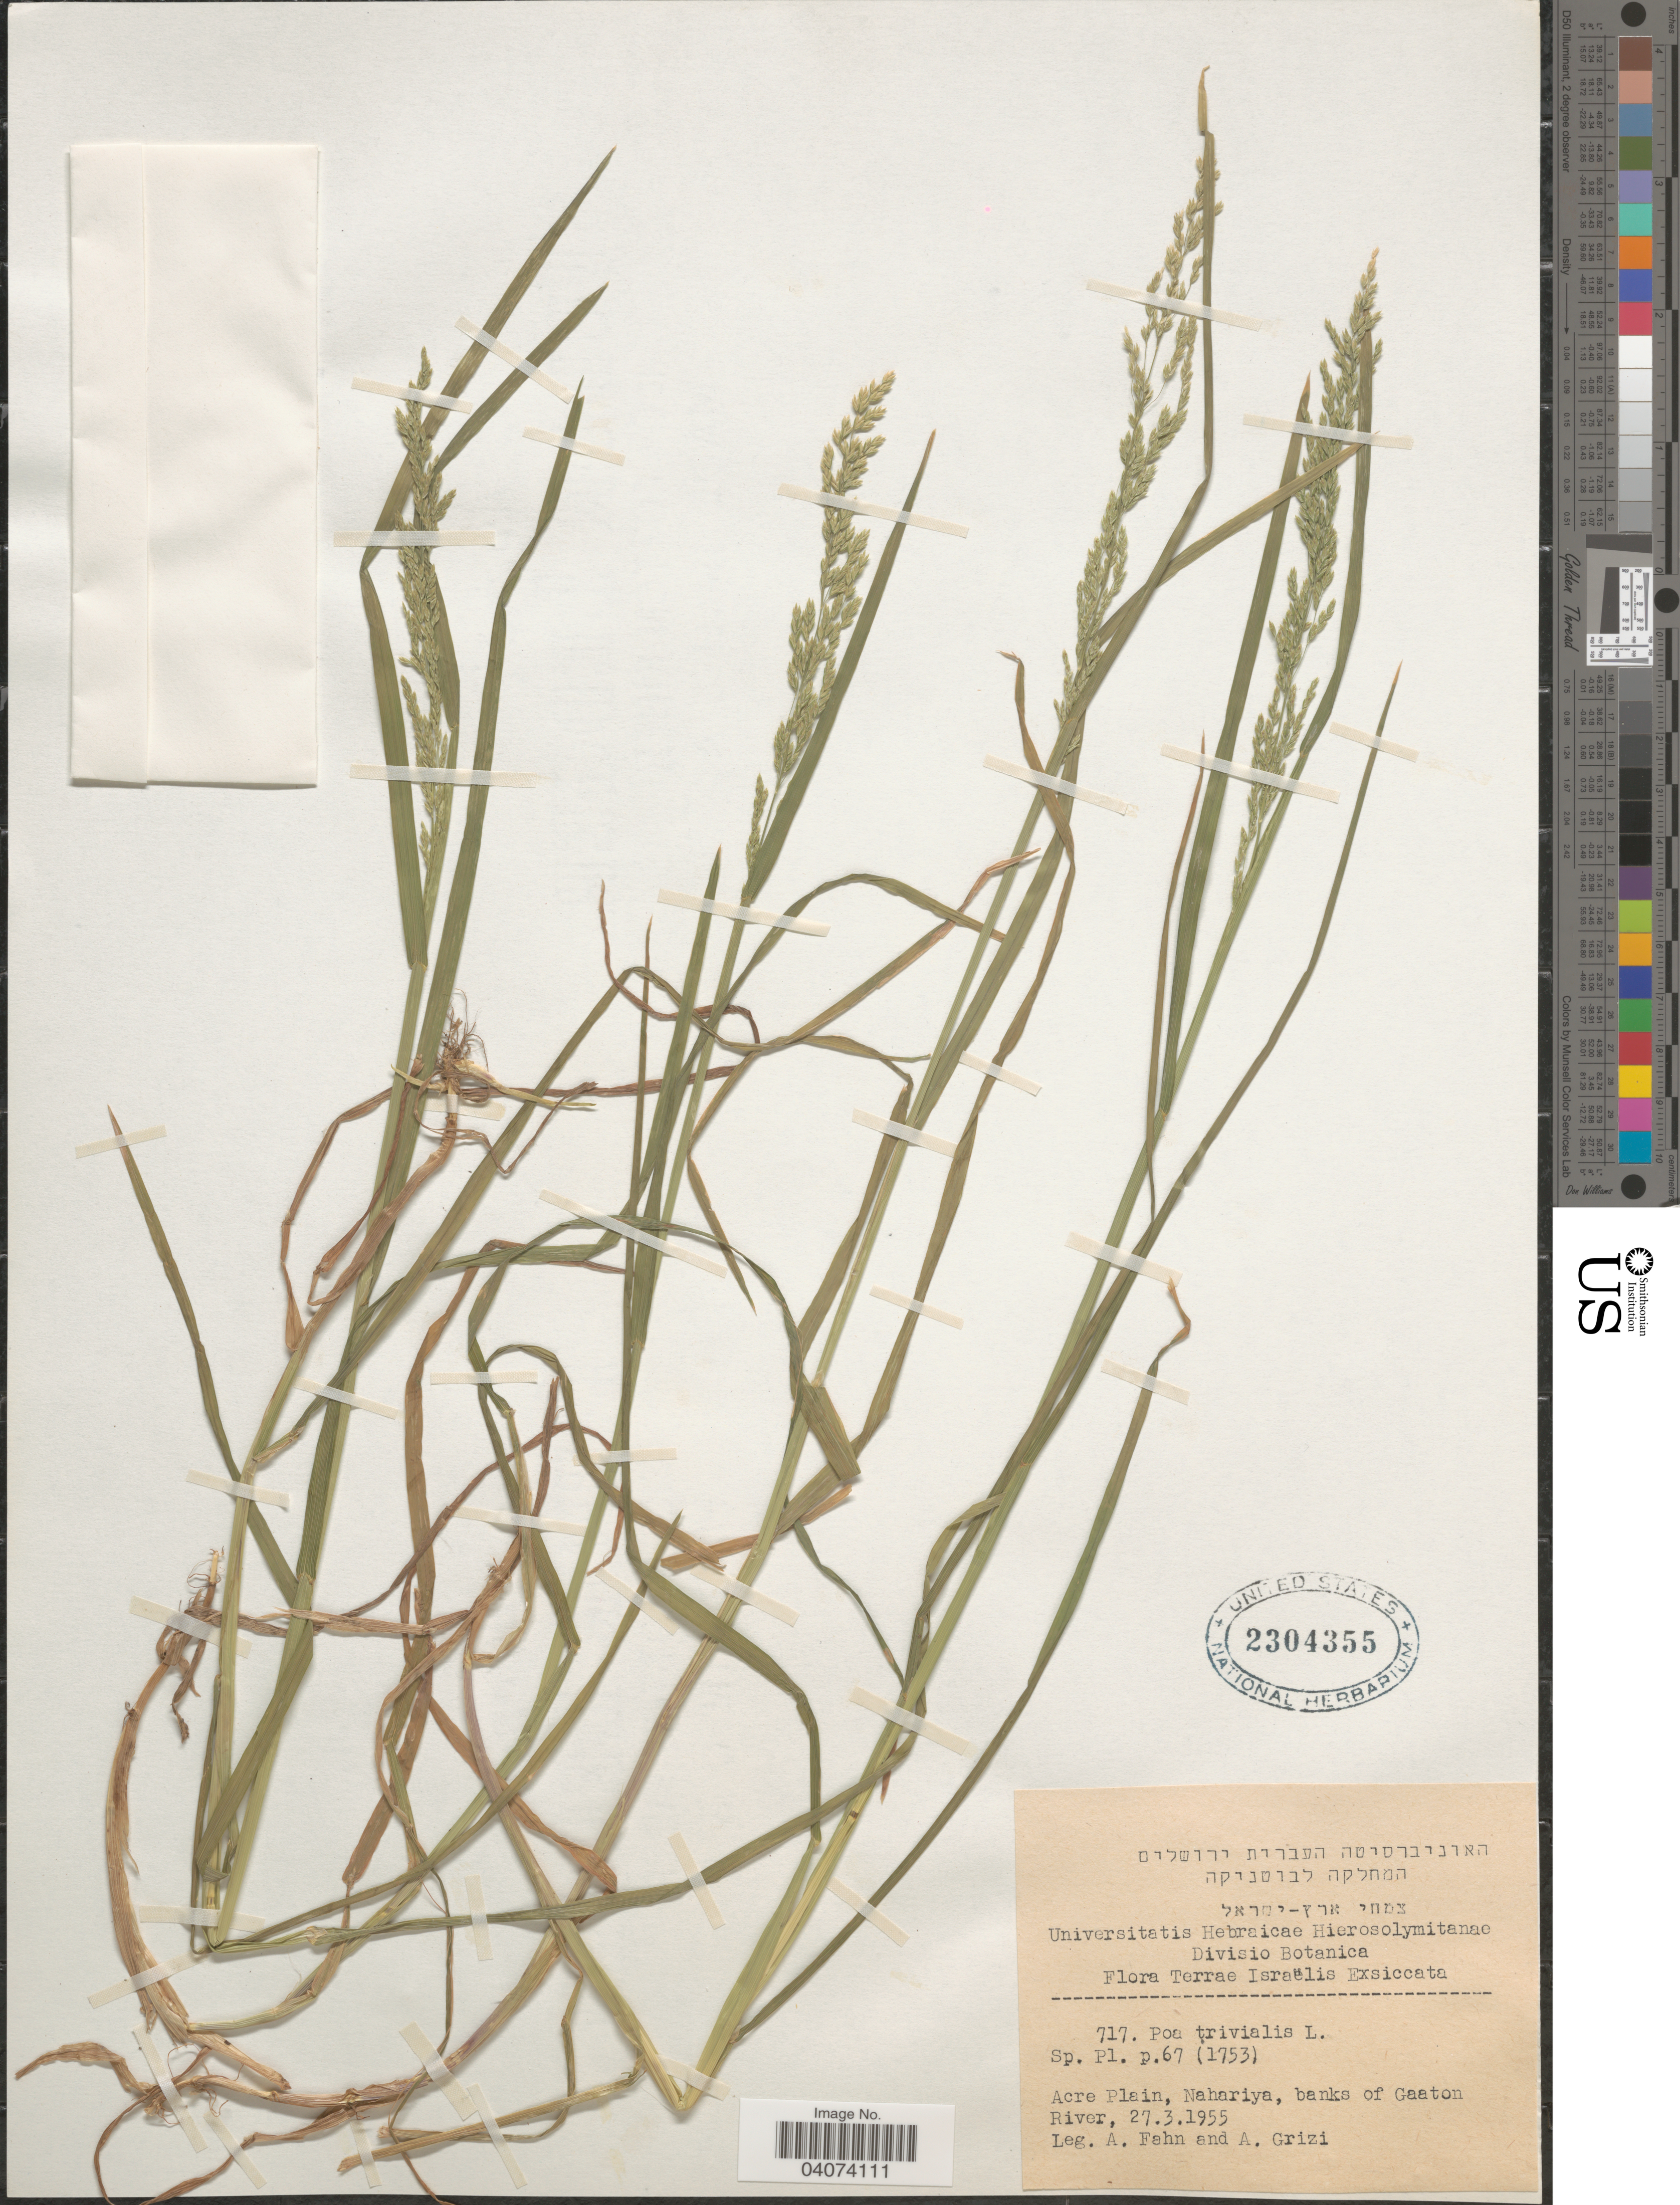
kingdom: Plantae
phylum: Tracheophyta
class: Liliopsida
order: Poales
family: Poaceae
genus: Poa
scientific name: Poa trivialis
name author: L.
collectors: A. Fahn & A. Grizi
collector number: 717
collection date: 1955-03-27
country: Israel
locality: Terrae Israëlis. Acre Plain, Nahariya, banks of Gaaton River.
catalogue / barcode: US 2304355